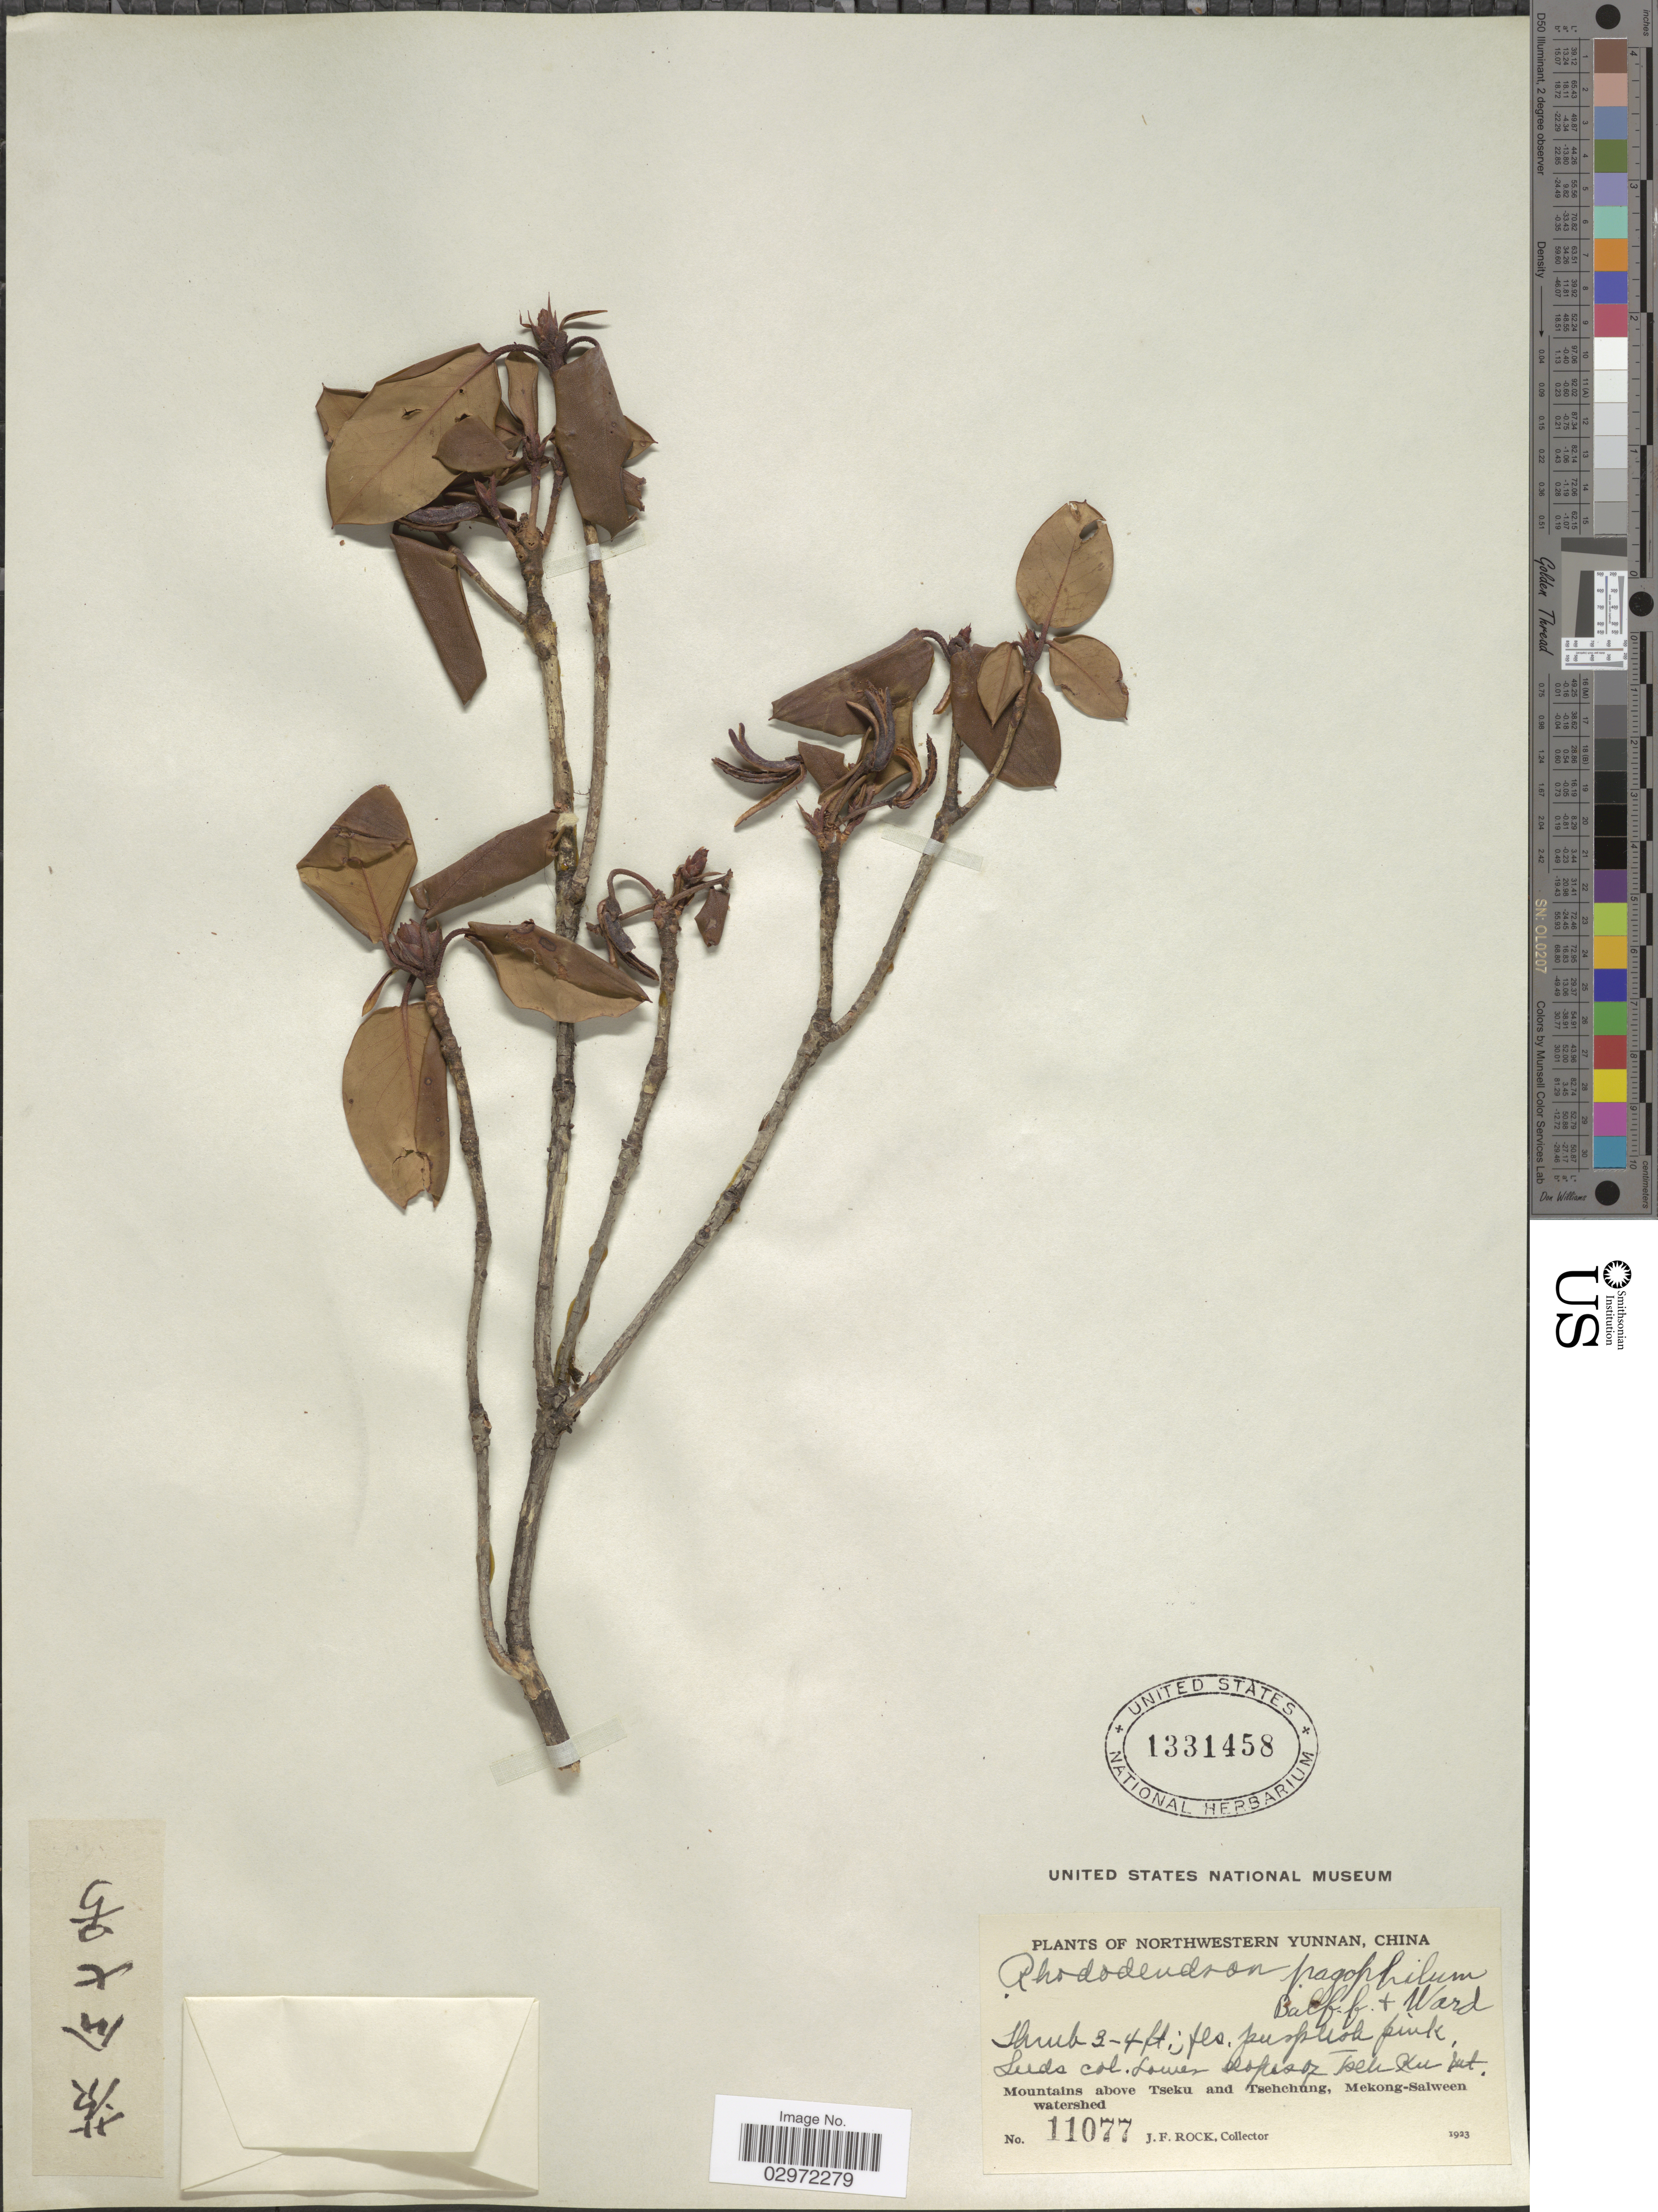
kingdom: Plantae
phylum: Tracheophyta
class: Magnoliopsida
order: Ericales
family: Ericaceae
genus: Rhododendron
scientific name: Rhododendron pagophilum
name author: Balf. f. & Kingdon-Ward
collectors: J. Rock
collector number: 1107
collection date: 1923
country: China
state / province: Yunnan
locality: Lower slopes of Tseh Ku mt., Northwestern Yunnan, Mountains above Tseku and Tsehchung, Mekong-Salween watershed.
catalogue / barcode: US 1331458